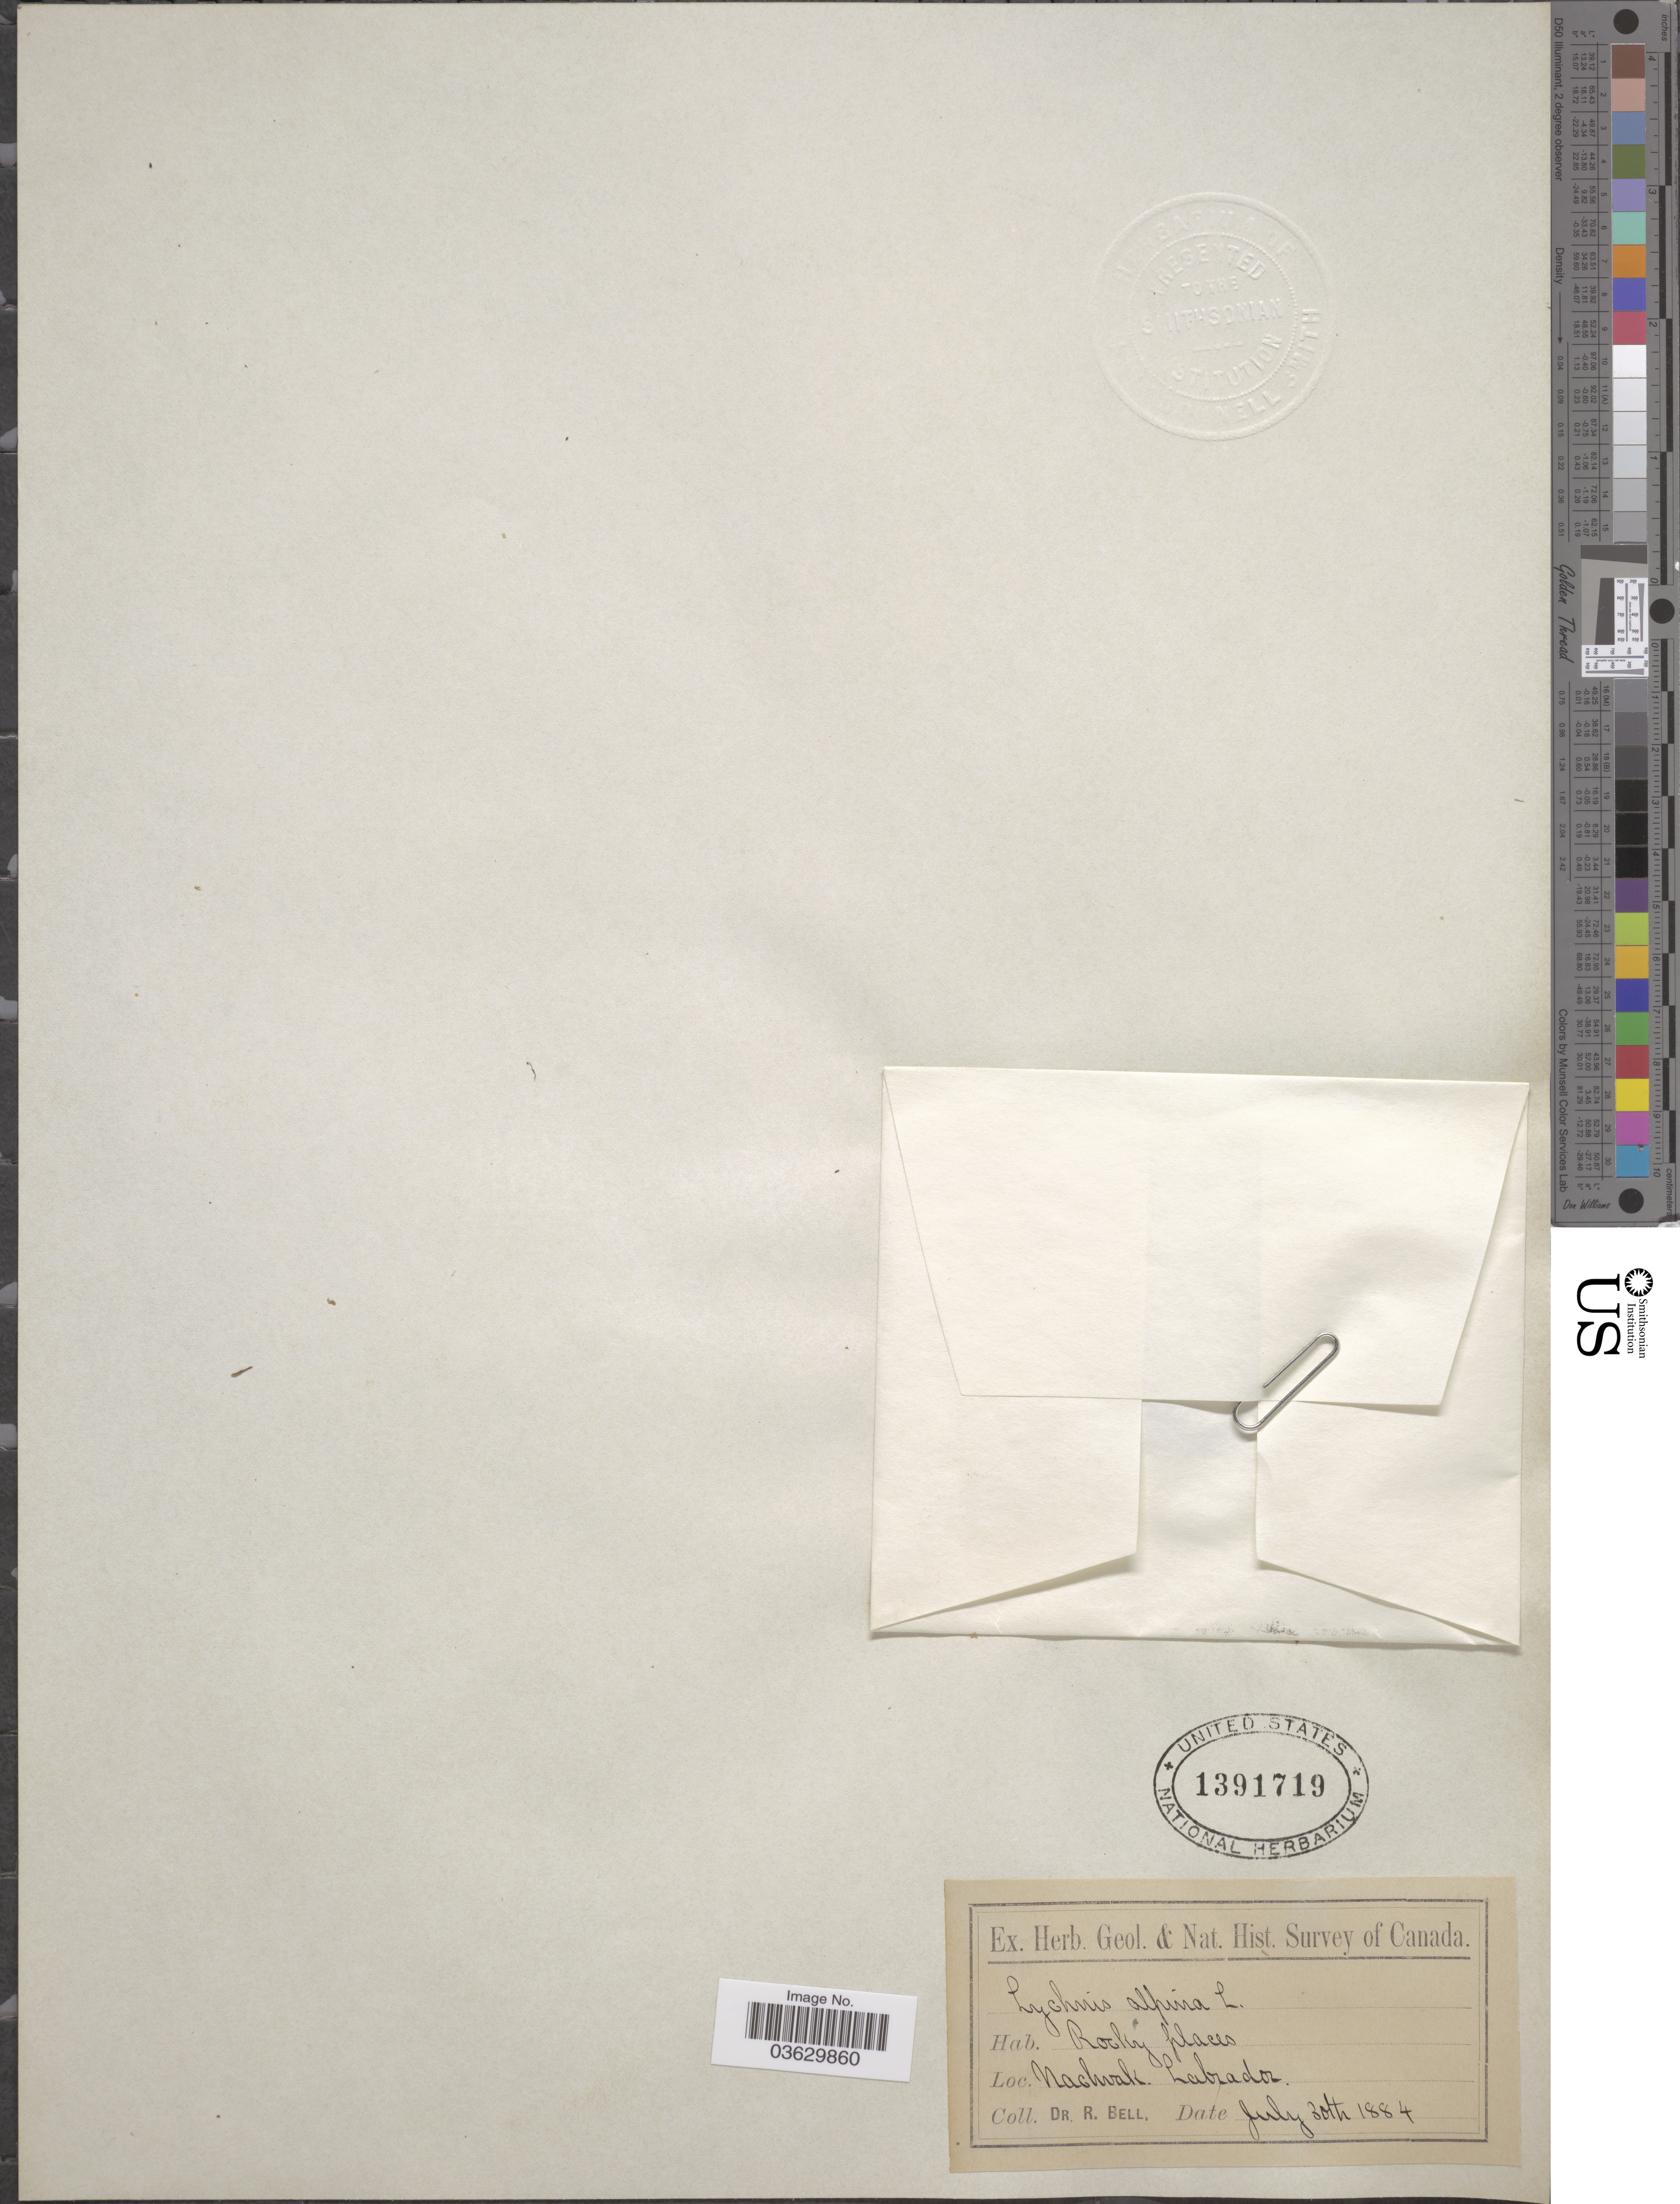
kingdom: Plantae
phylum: Tracheophyta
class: Magnoliopsida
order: Caryophyllales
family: Caryophyllaceae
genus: Viscaria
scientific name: Viscaria alpina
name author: (L.) G. Don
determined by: Strong, Mark T., (BOT), Smithsonian Institution - National Museum of Natural History (UNITED STATES)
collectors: C. R. Bell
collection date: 1884-07-30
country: Canada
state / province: Newfoundland and Labrador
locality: Nachvak. Labrador.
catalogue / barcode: US 1391719